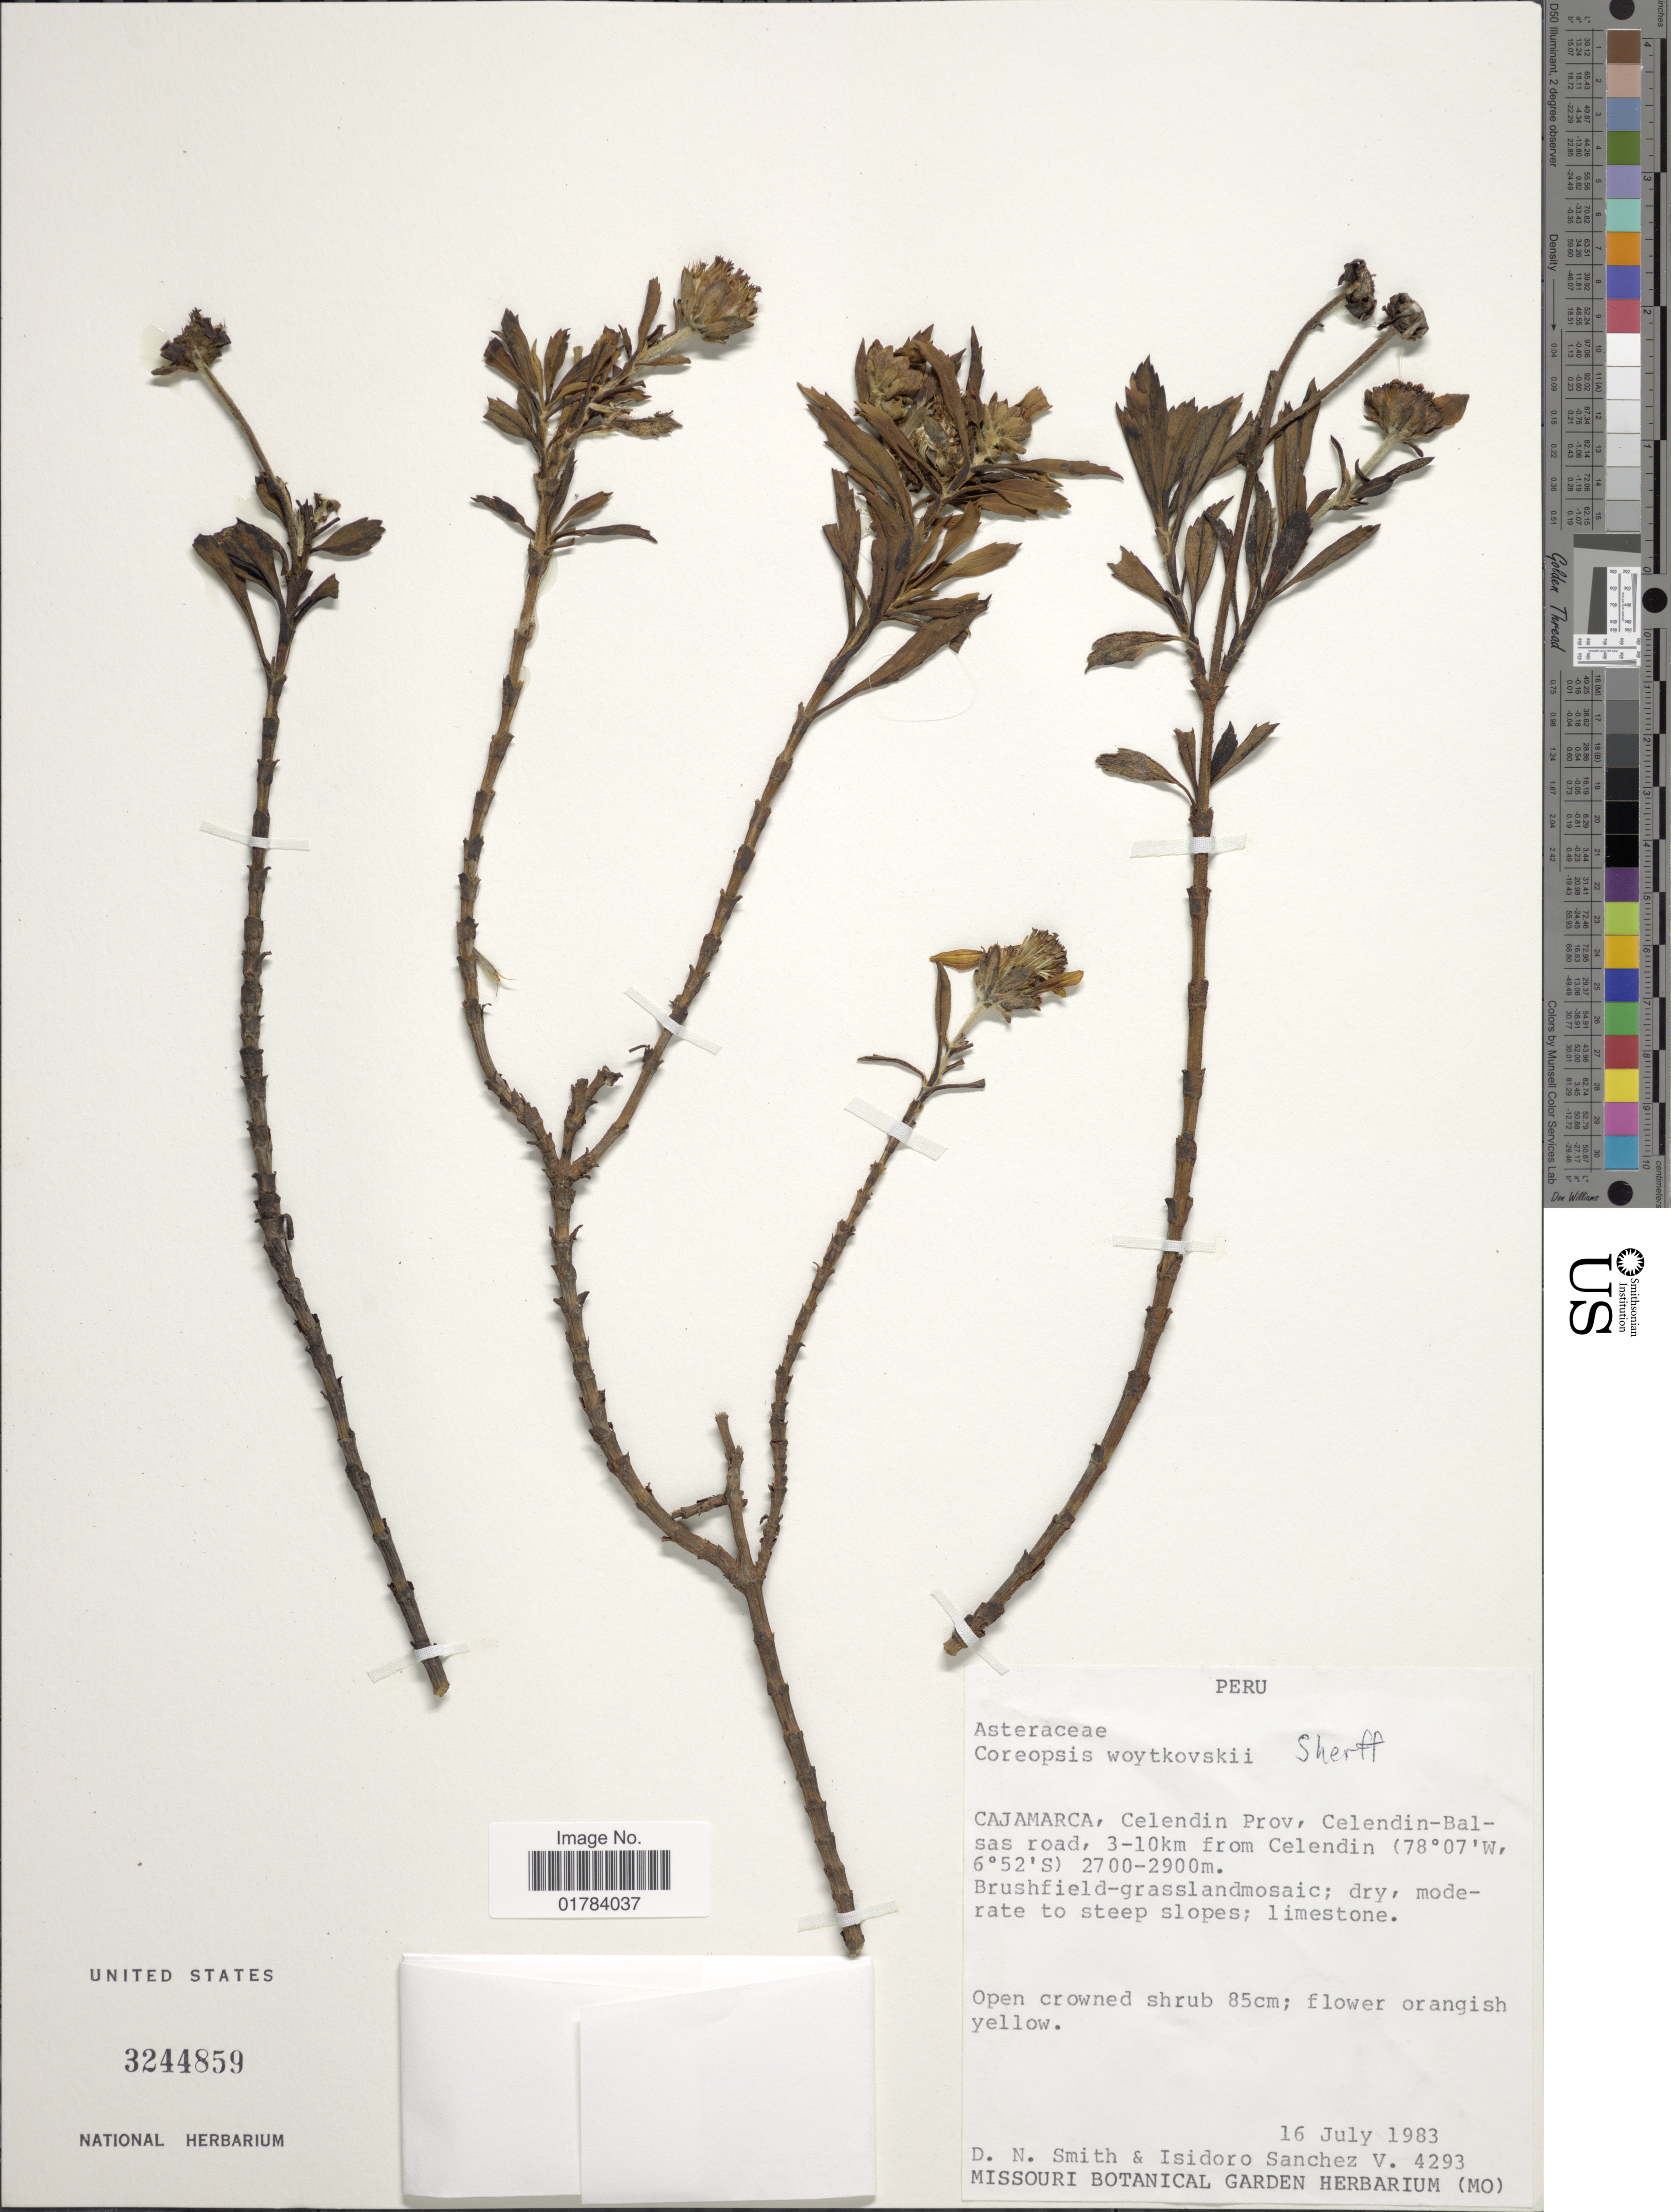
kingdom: Plantae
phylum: Tracheophyta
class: Magnoliopsida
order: Asterales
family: Asteraceae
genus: Coreopsis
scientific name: Coreopsis woytkowskii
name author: Sherff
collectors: D. Smith & I. Sánchez Vega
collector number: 4293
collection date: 1983-07-16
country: Peru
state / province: Cajamarca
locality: Celenin Prov, Celendin-Balsas road, 3-10 km from Celendin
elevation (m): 2700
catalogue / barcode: US 3244859